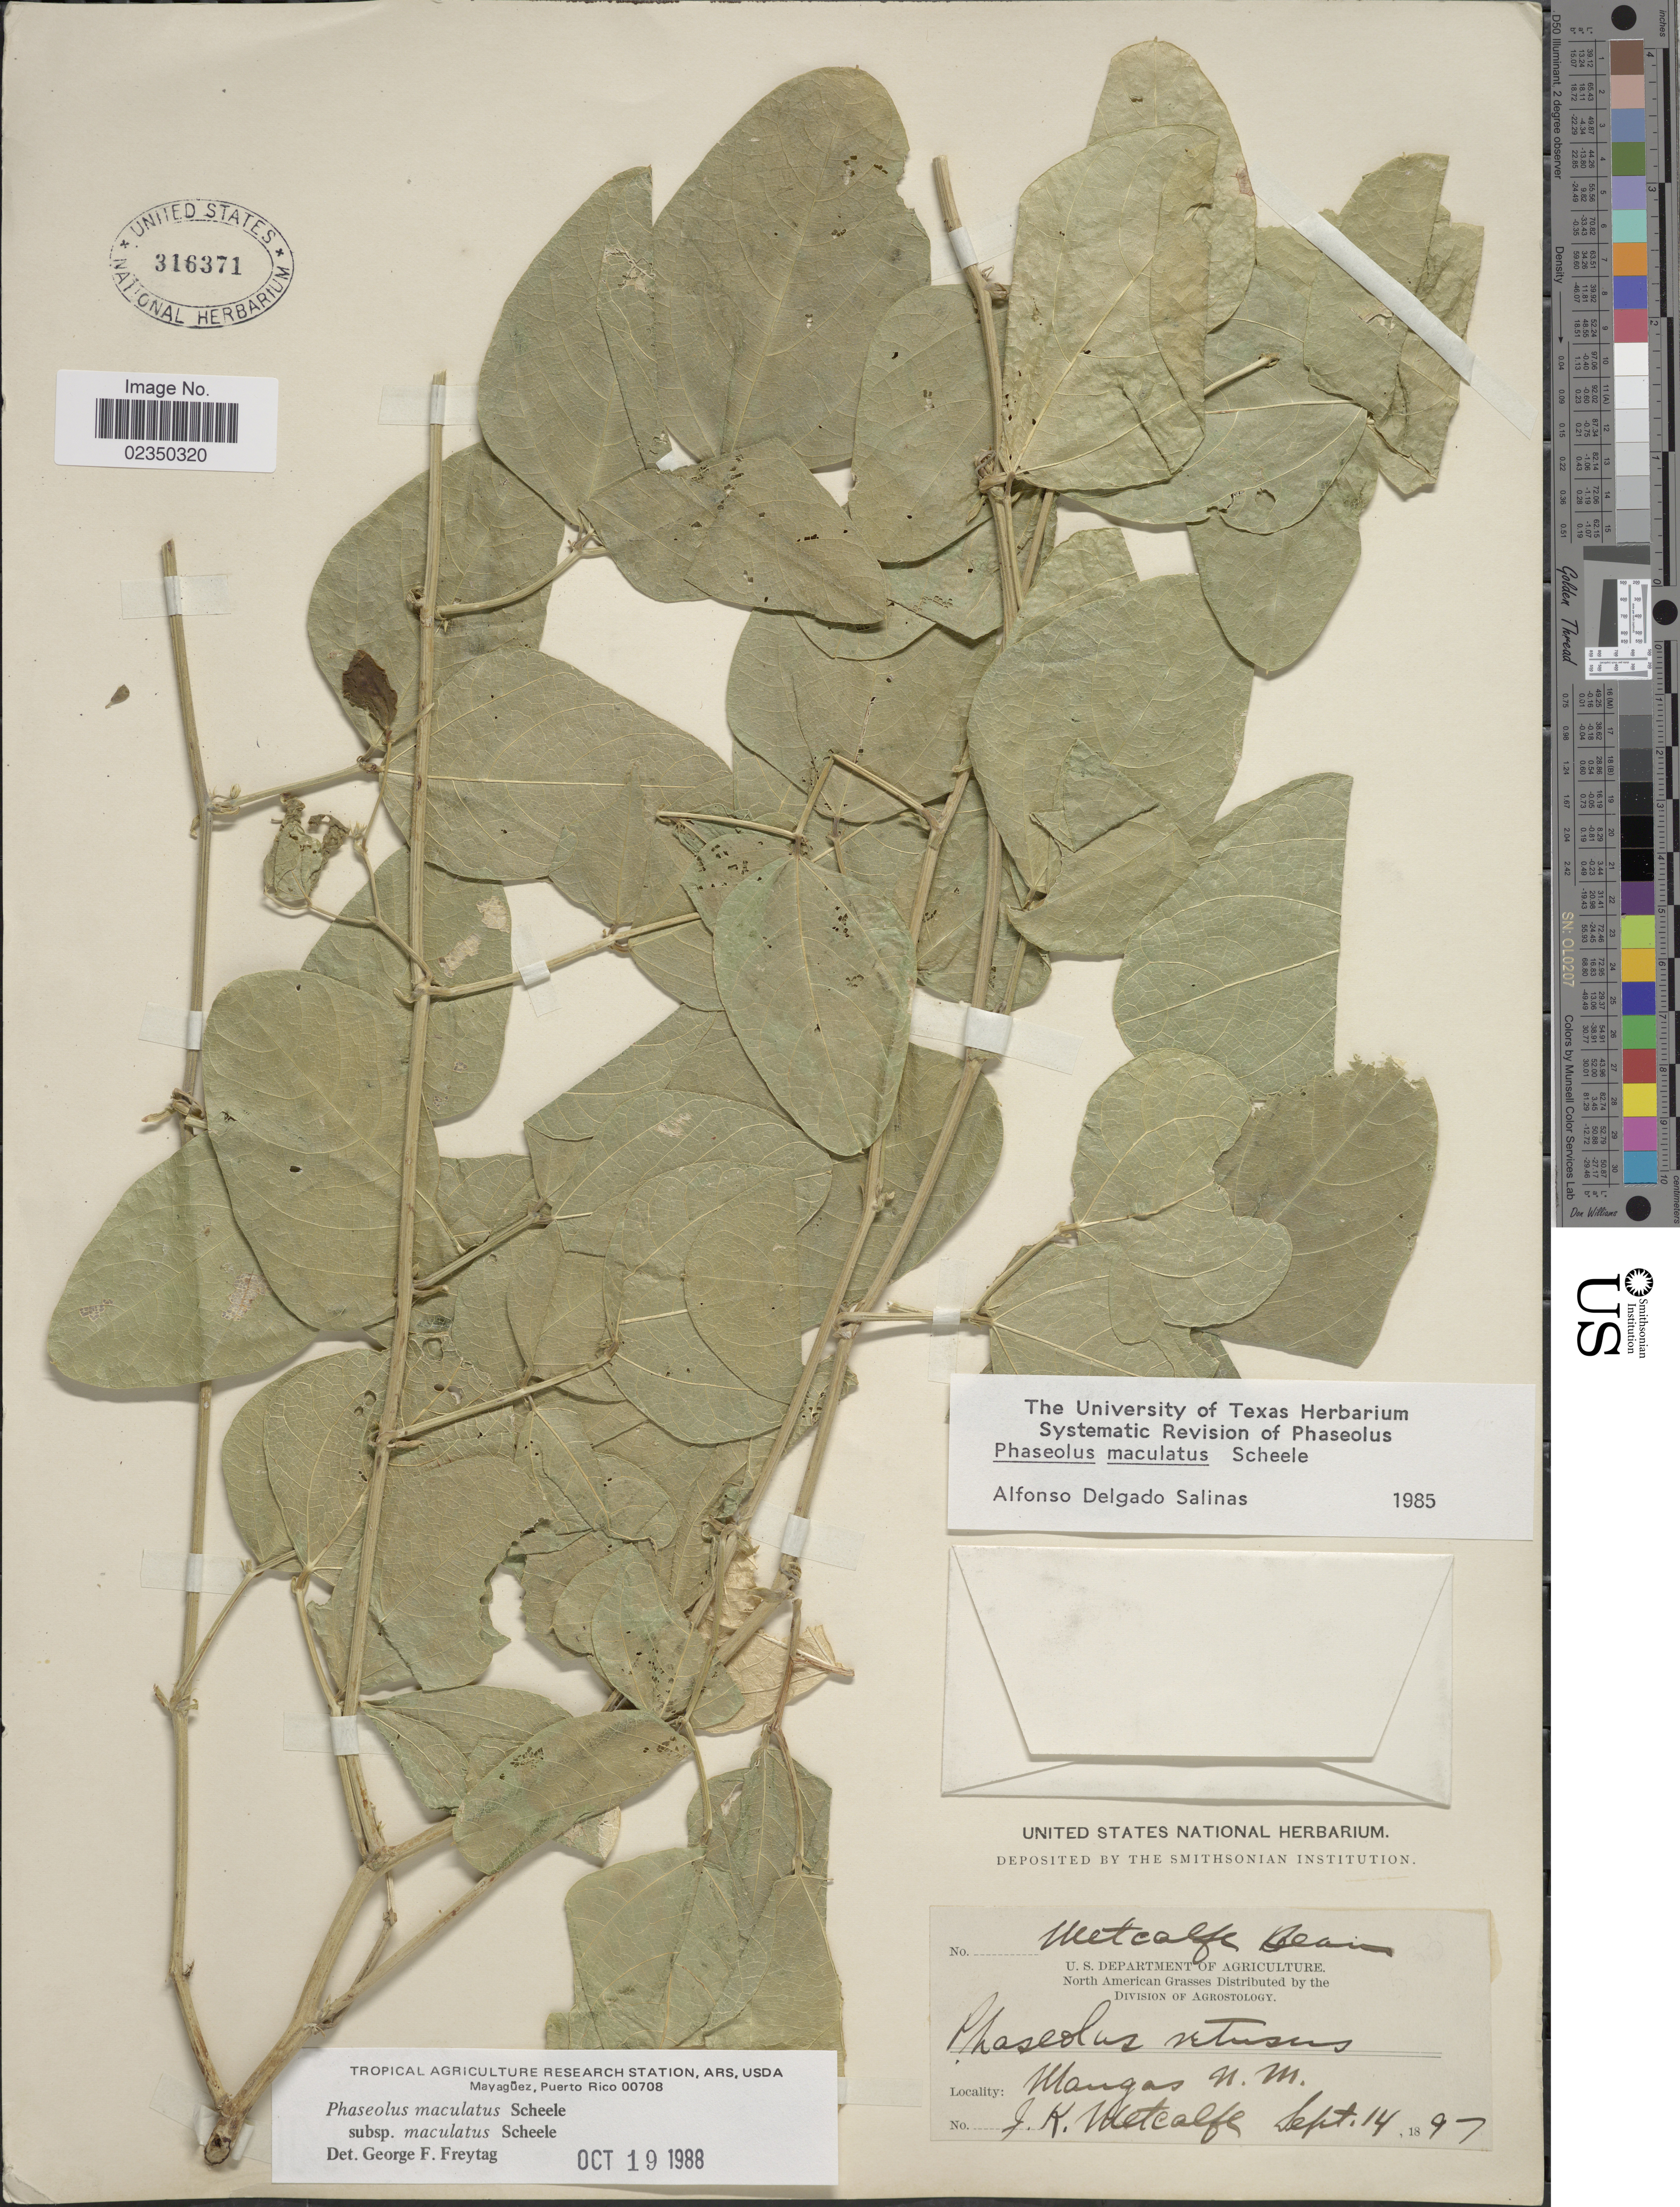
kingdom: Plantae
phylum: Tracheophyta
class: Magnoliopsida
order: Fabales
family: Fabaceae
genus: Phaseolus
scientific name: Phaseolus maculatus subsp. maculatus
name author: Scheele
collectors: J. Metcalfe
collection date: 1897-09-14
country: United States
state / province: New Mexico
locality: Mangas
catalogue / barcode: US 316371